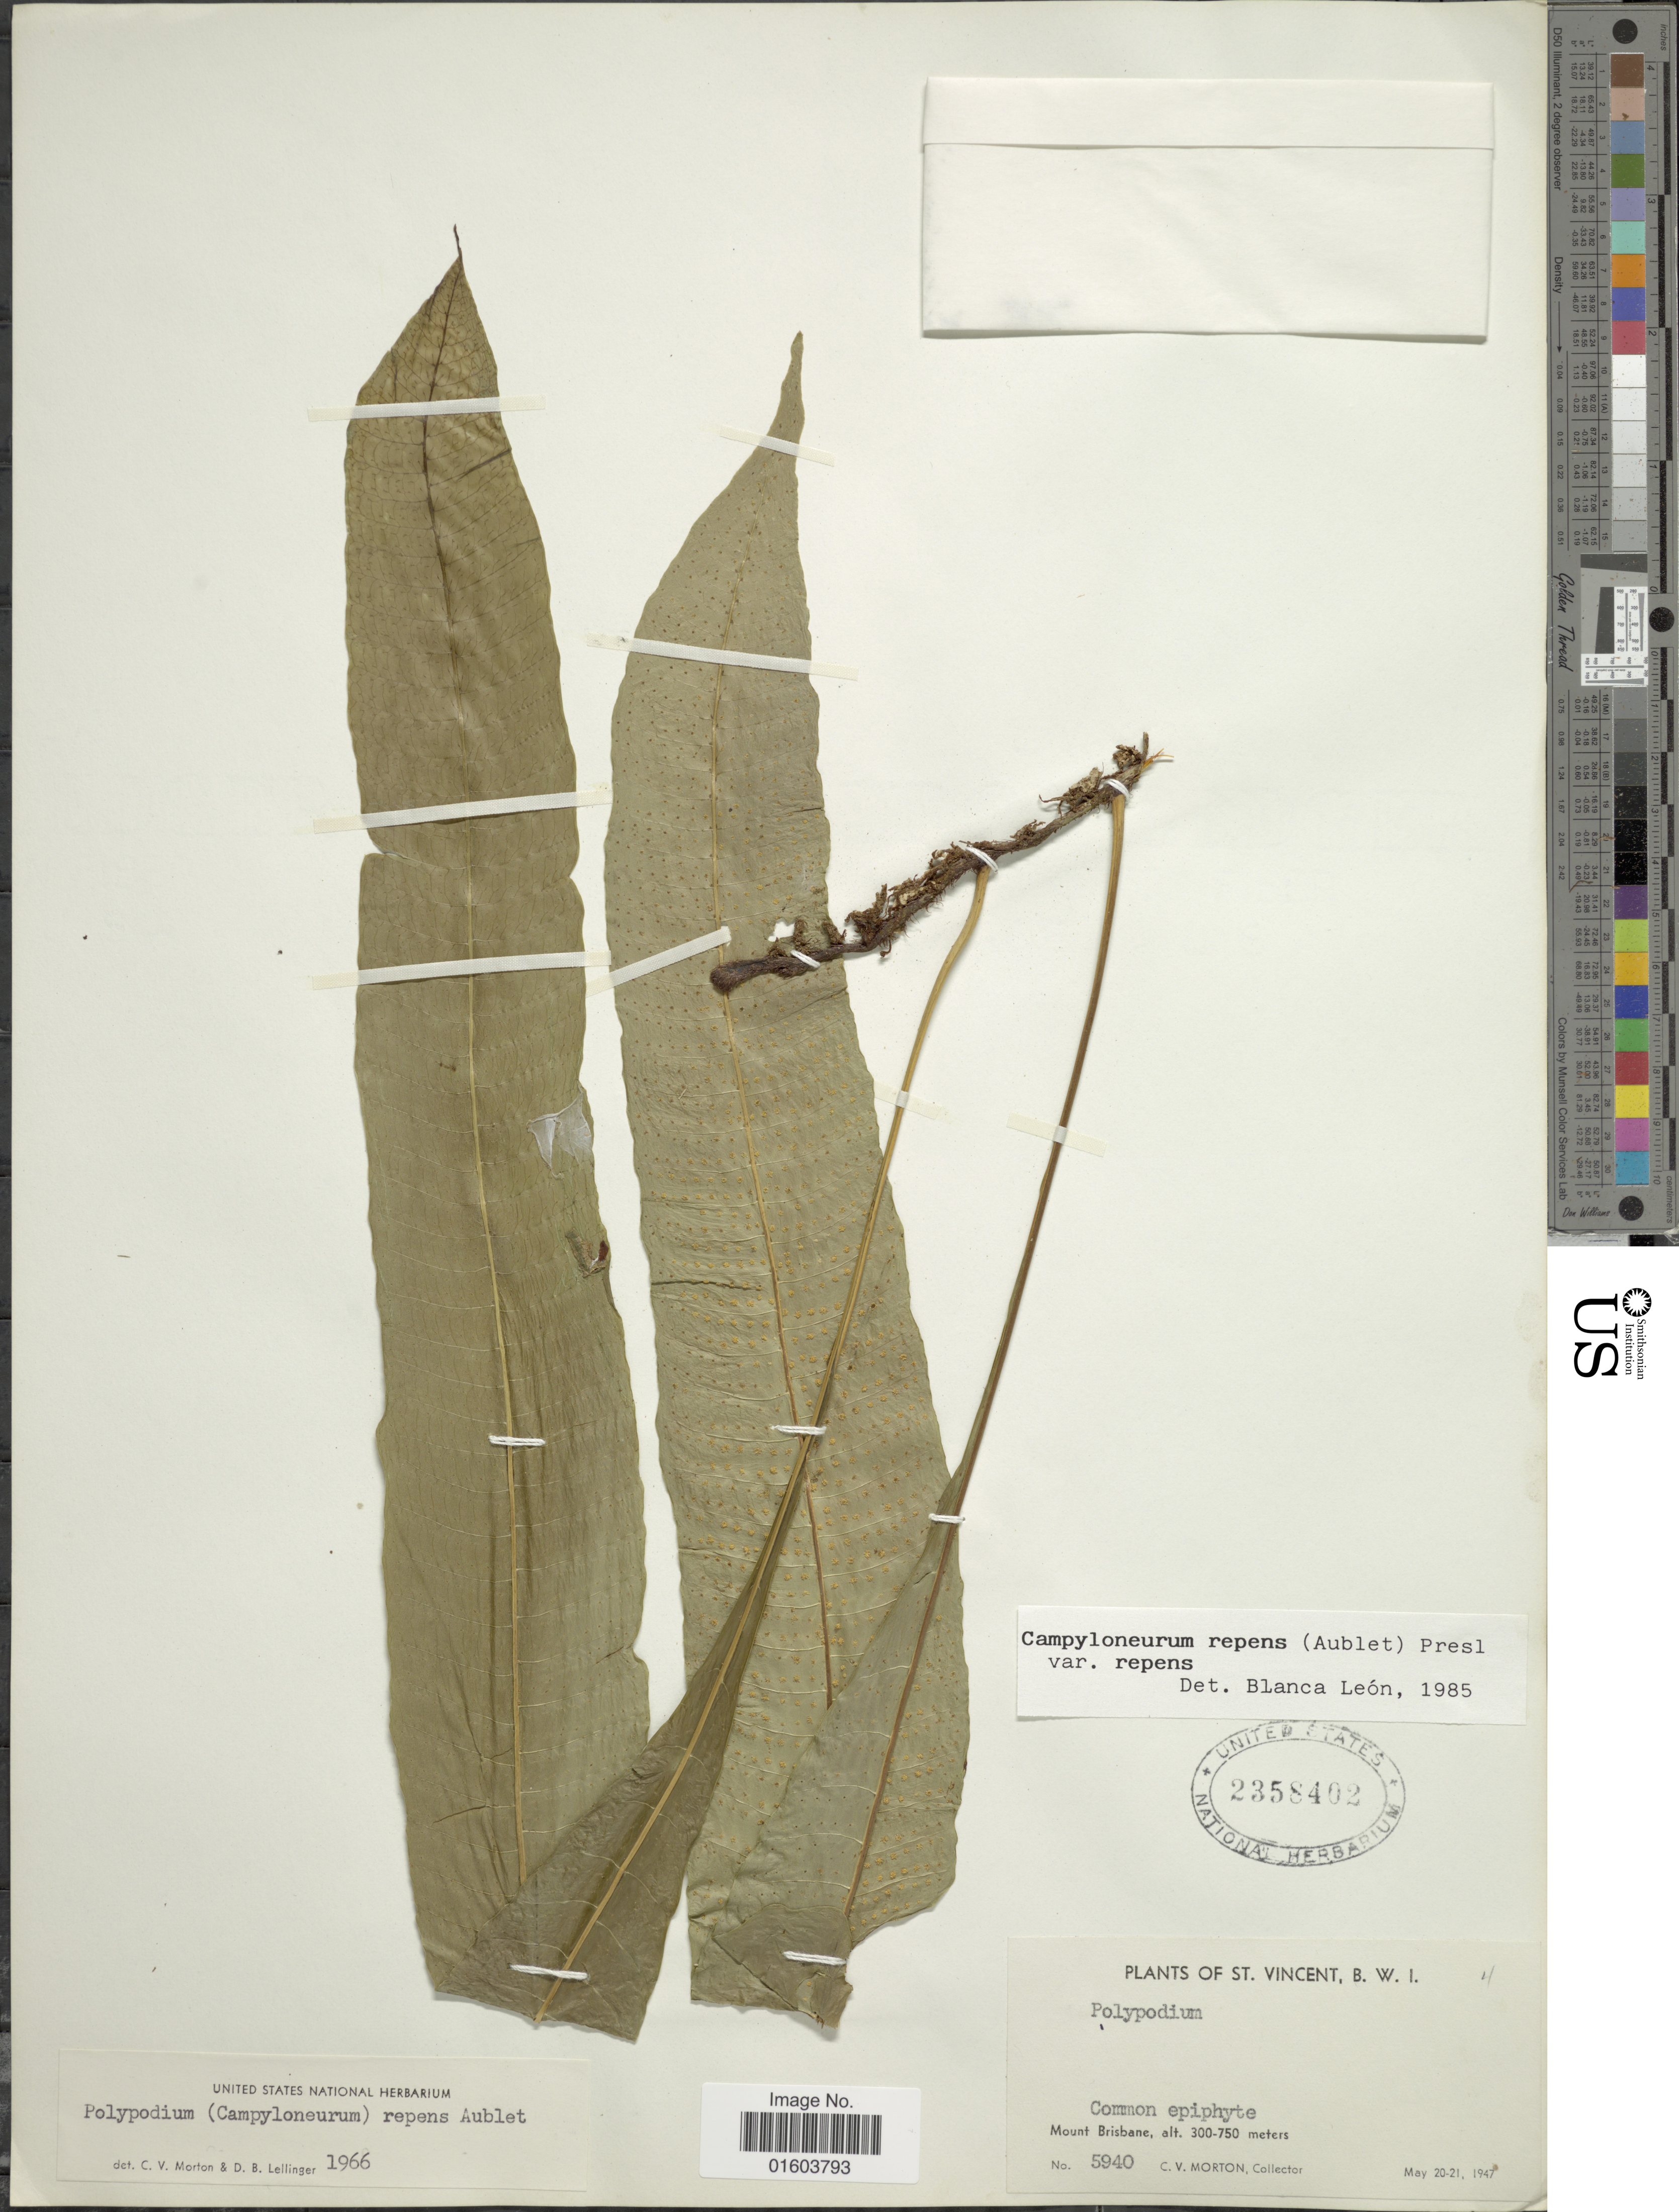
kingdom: Plantae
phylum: Tracheophyta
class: Polypodiopsida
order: Polypodiales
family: Polypodiaceae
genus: Campyloneurum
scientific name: Campyloneurum repens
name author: (Aubl.) C. Presl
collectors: C. Marton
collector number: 5940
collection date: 1947-05-20/1947-05-21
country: St. Vincent - Grenadines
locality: St.Vicente, B.W.I. Mount Brisbane.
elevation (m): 300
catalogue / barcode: US 2358402